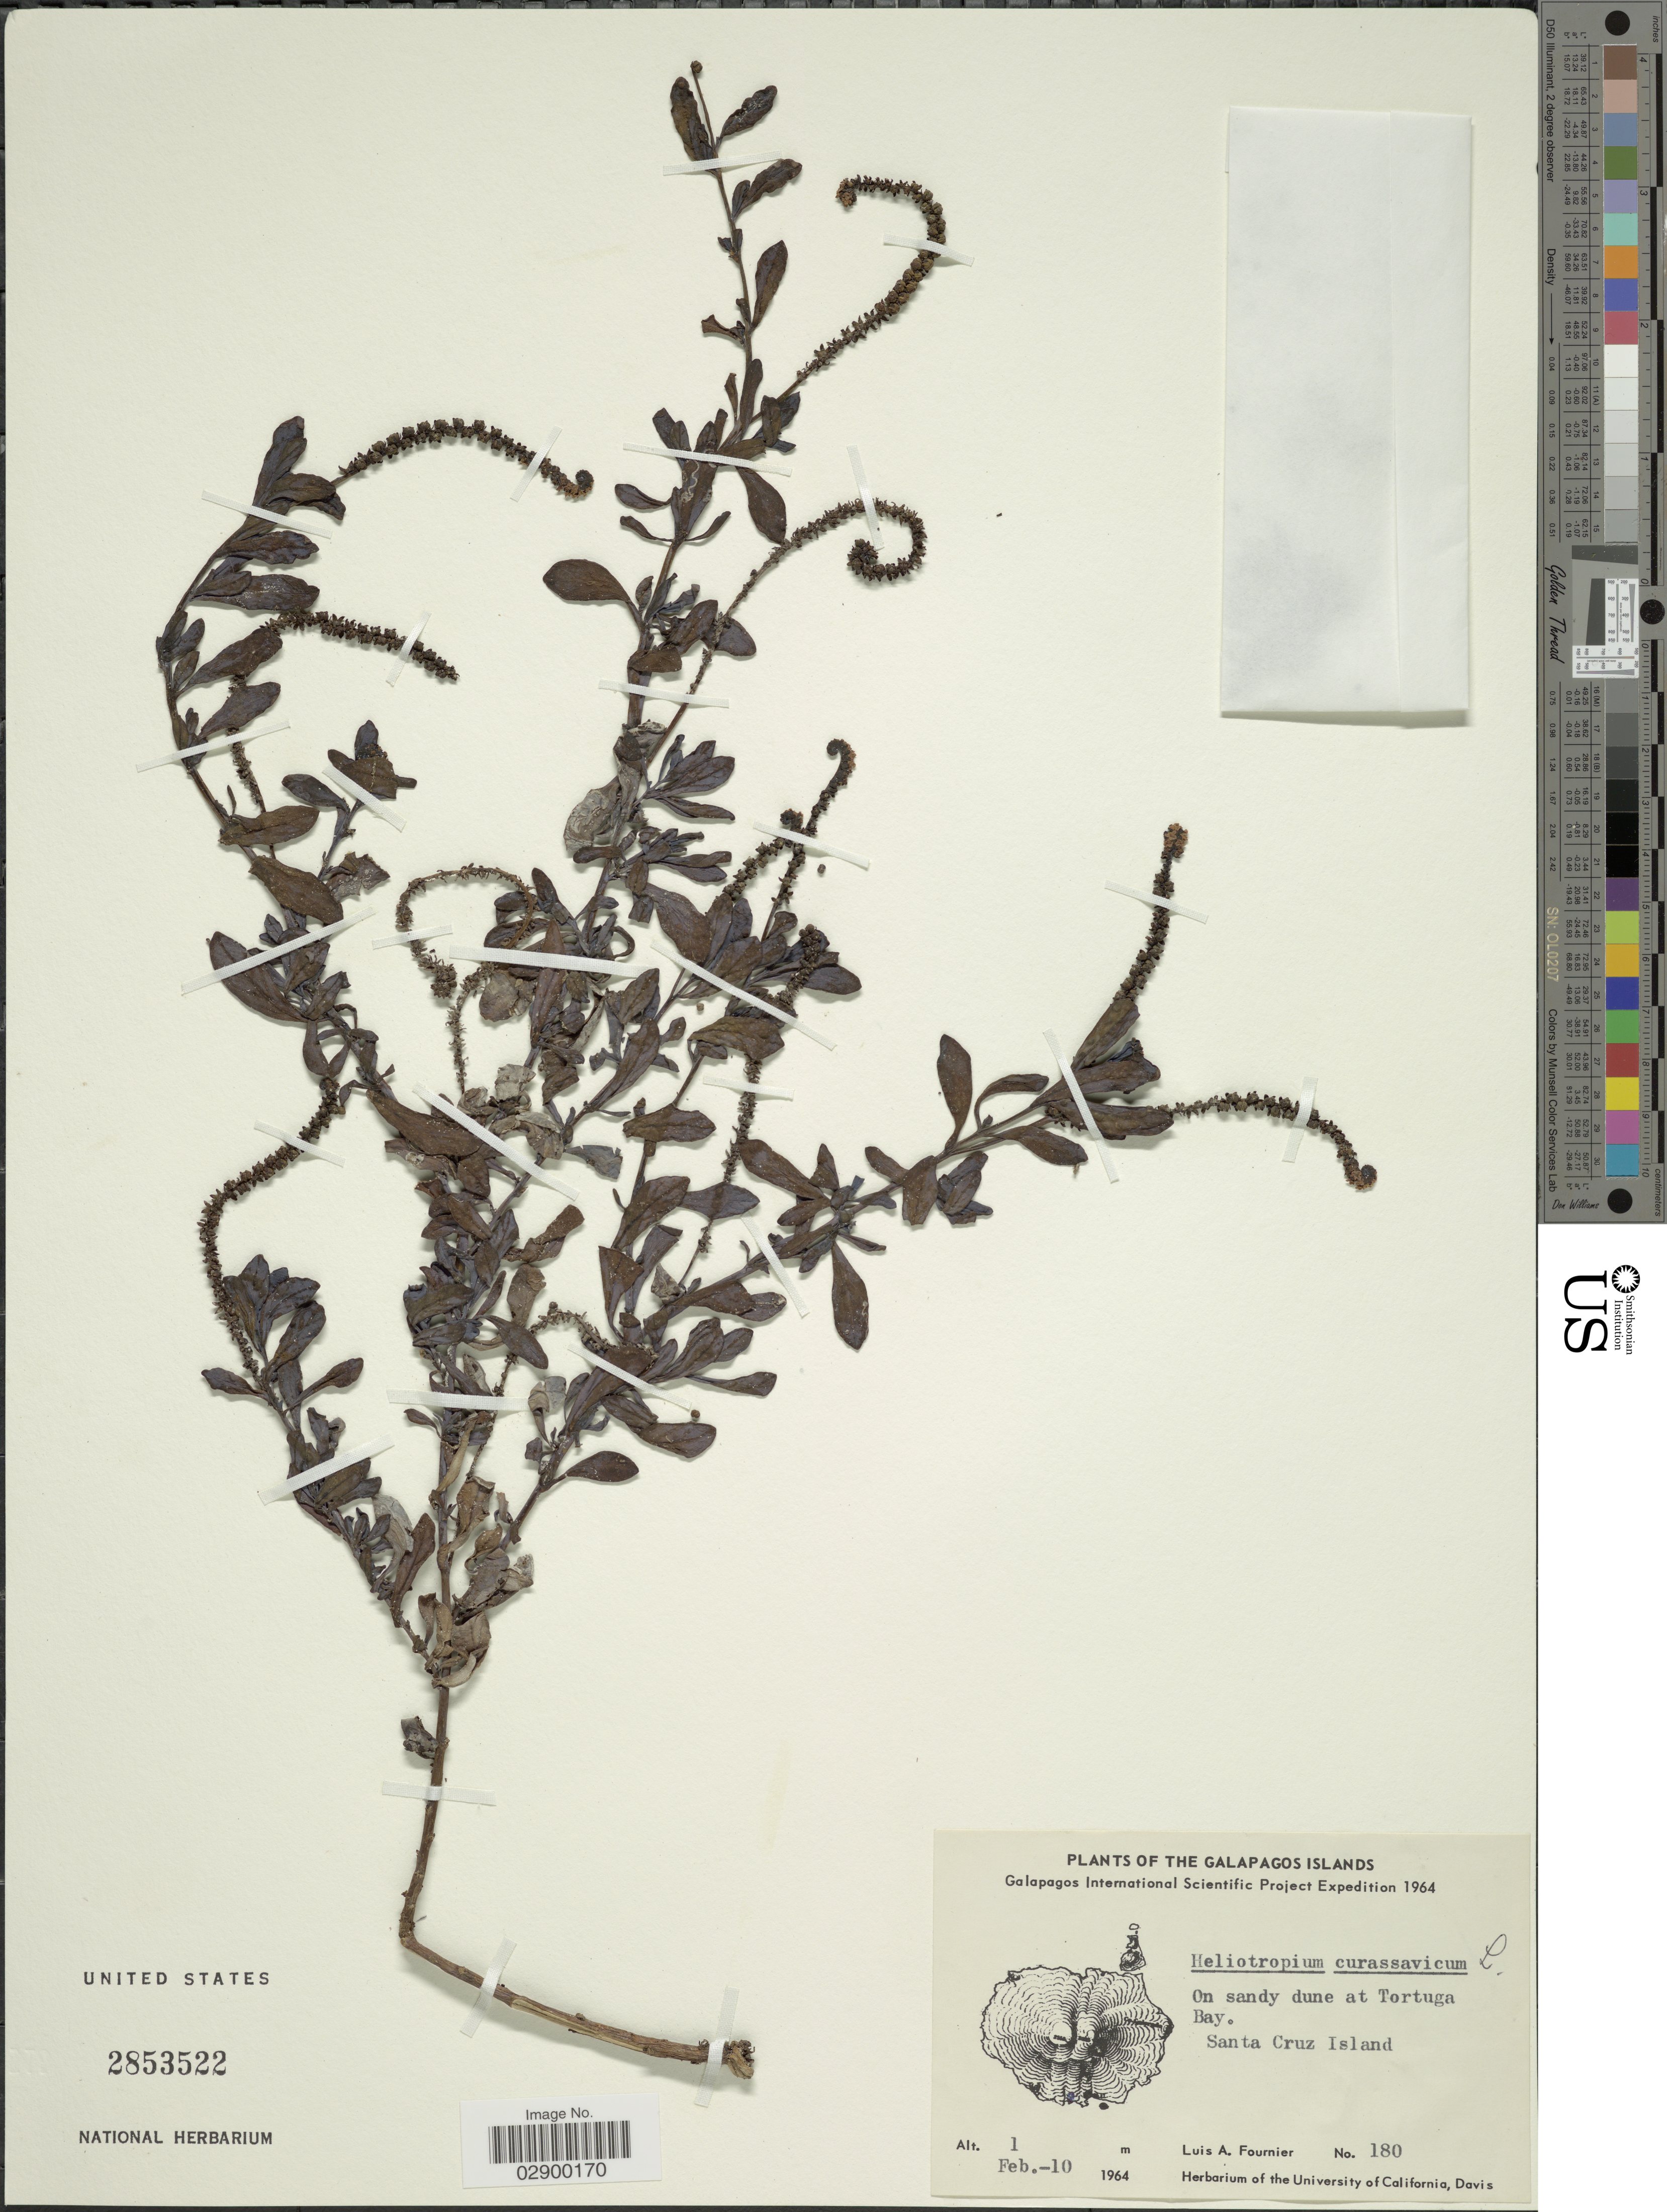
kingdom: Plantae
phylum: Tracheophyta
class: Magnoliopsida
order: Boraginales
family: Heliotropiaceae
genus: Heliotropium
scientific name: Heliotropium curassavicum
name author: L.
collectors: L. A. Fournier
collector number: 180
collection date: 1964-02-10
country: Ecuador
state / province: Colón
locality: The Galapagos Islands, Santa Cruz Island, On sandy dune at Tortuga Bay.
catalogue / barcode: US 2853522